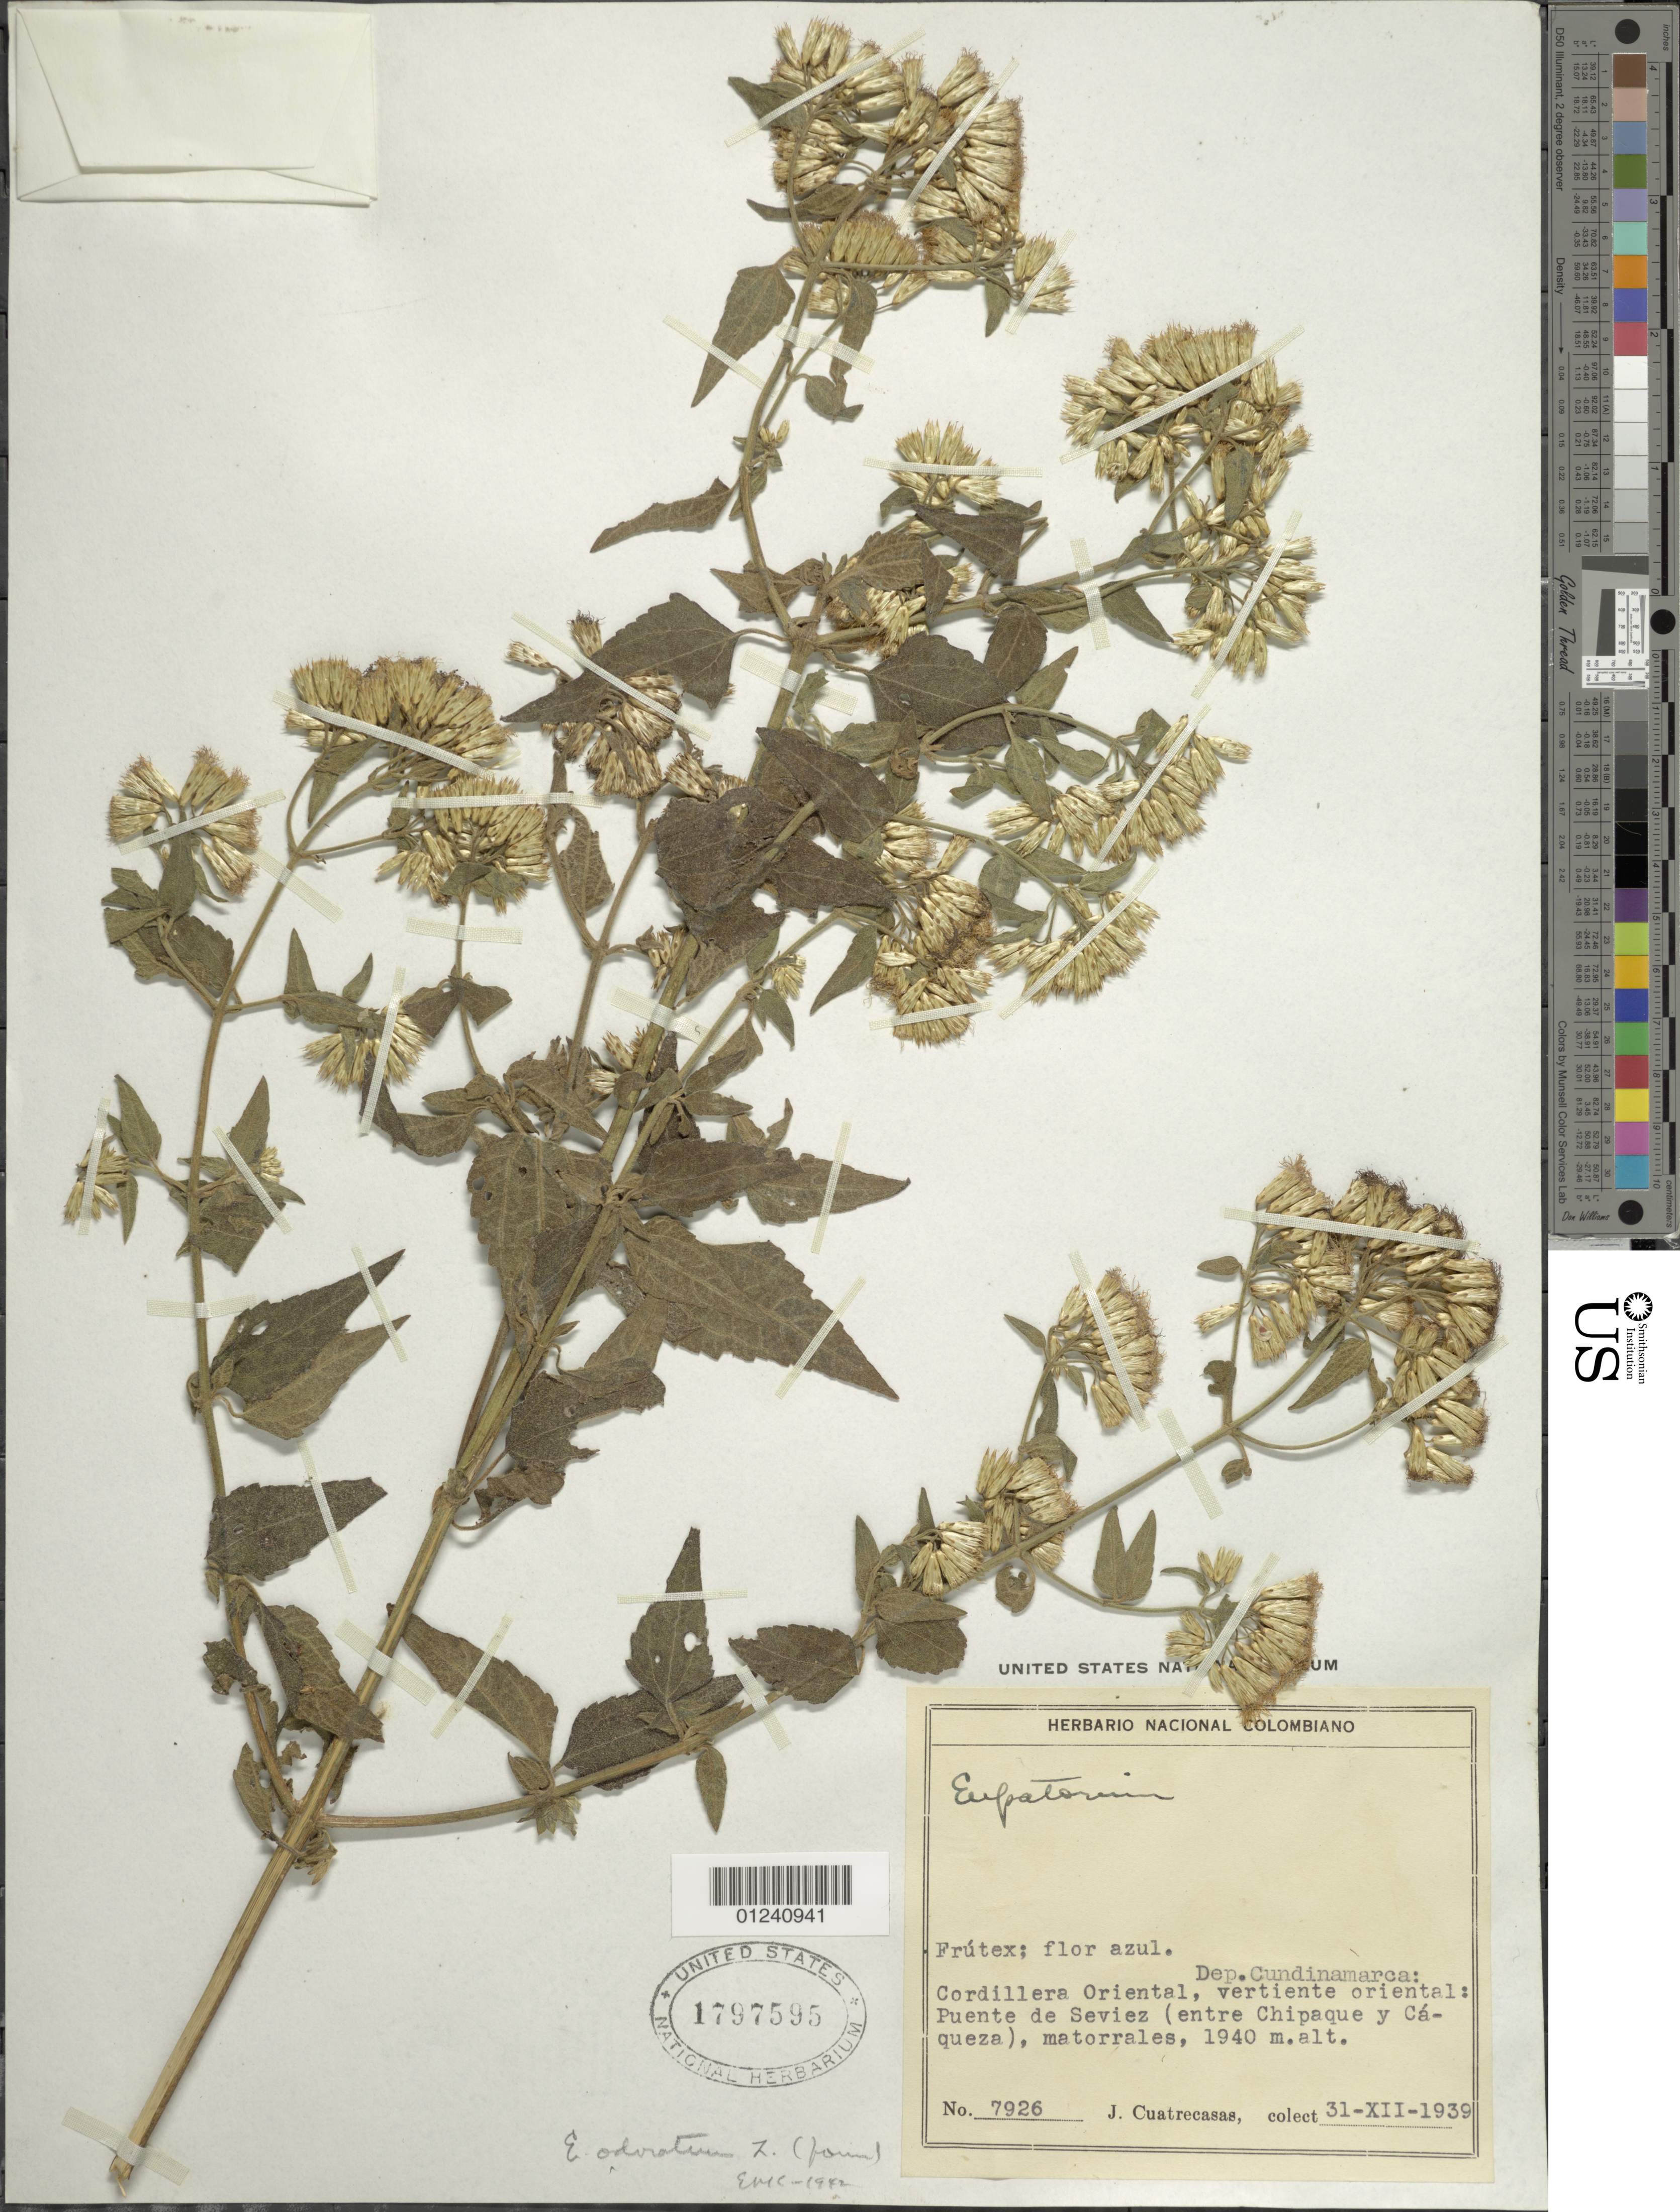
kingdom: Plantae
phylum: Tracheophyta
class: Magnoliopsida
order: Asterales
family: Asteraceae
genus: Chromolaena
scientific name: Chromolaena barranquillensis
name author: (Hieron.) R.M. King & H. Rob.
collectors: J. Cuatrecasas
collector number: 7926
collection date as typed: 31 July 1939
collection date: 1939-07-31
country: Colombia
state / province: Cundinamarca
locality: Cordillera Oriental, vertiente oriental: Puente de Seviez (entre Chipaque y Caqueza),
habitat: matorrales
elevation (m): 1940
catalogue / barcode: US 1797595